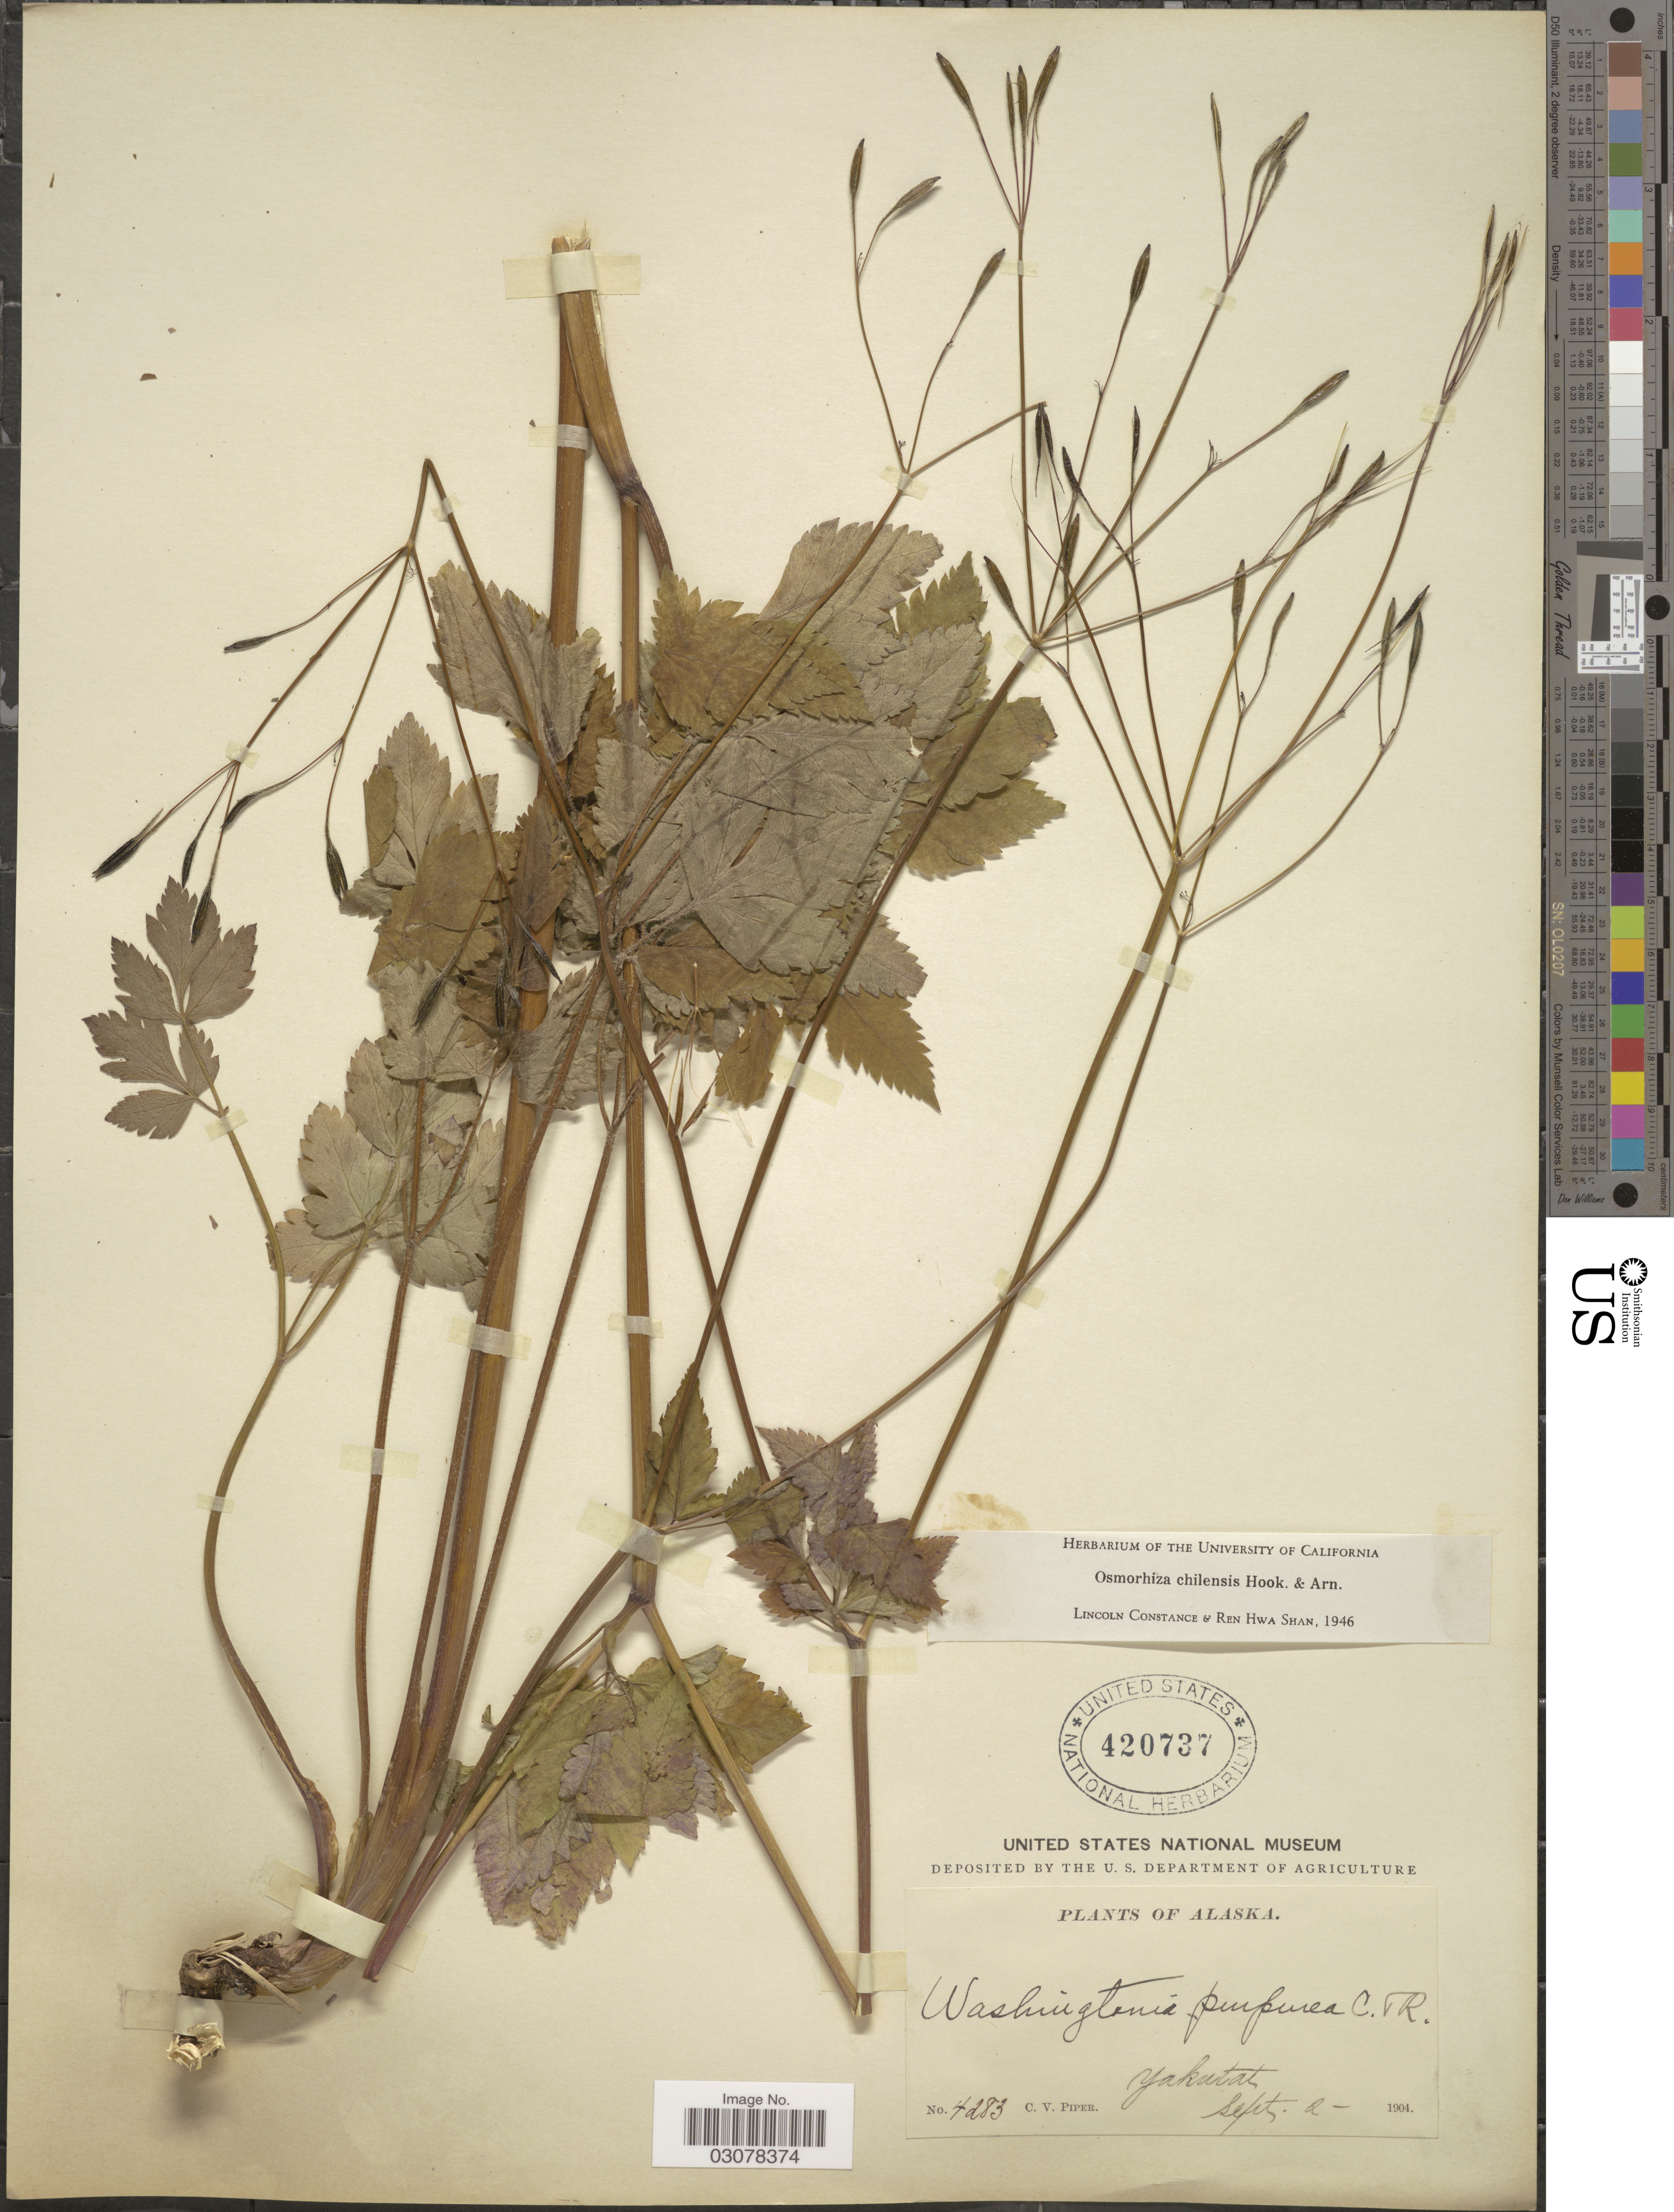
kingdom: Plantae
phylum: Tracheophyta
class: Magnoliopsida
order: Apiales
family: Apiaceae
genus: Osmorhiza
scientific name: Osmorhiza chilensis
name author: Hook. & Arn.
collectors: C. V. Piper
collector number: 4283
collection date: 1904-09-02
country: United States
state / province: Alaska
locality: Yakutat.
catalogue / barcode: US 420737